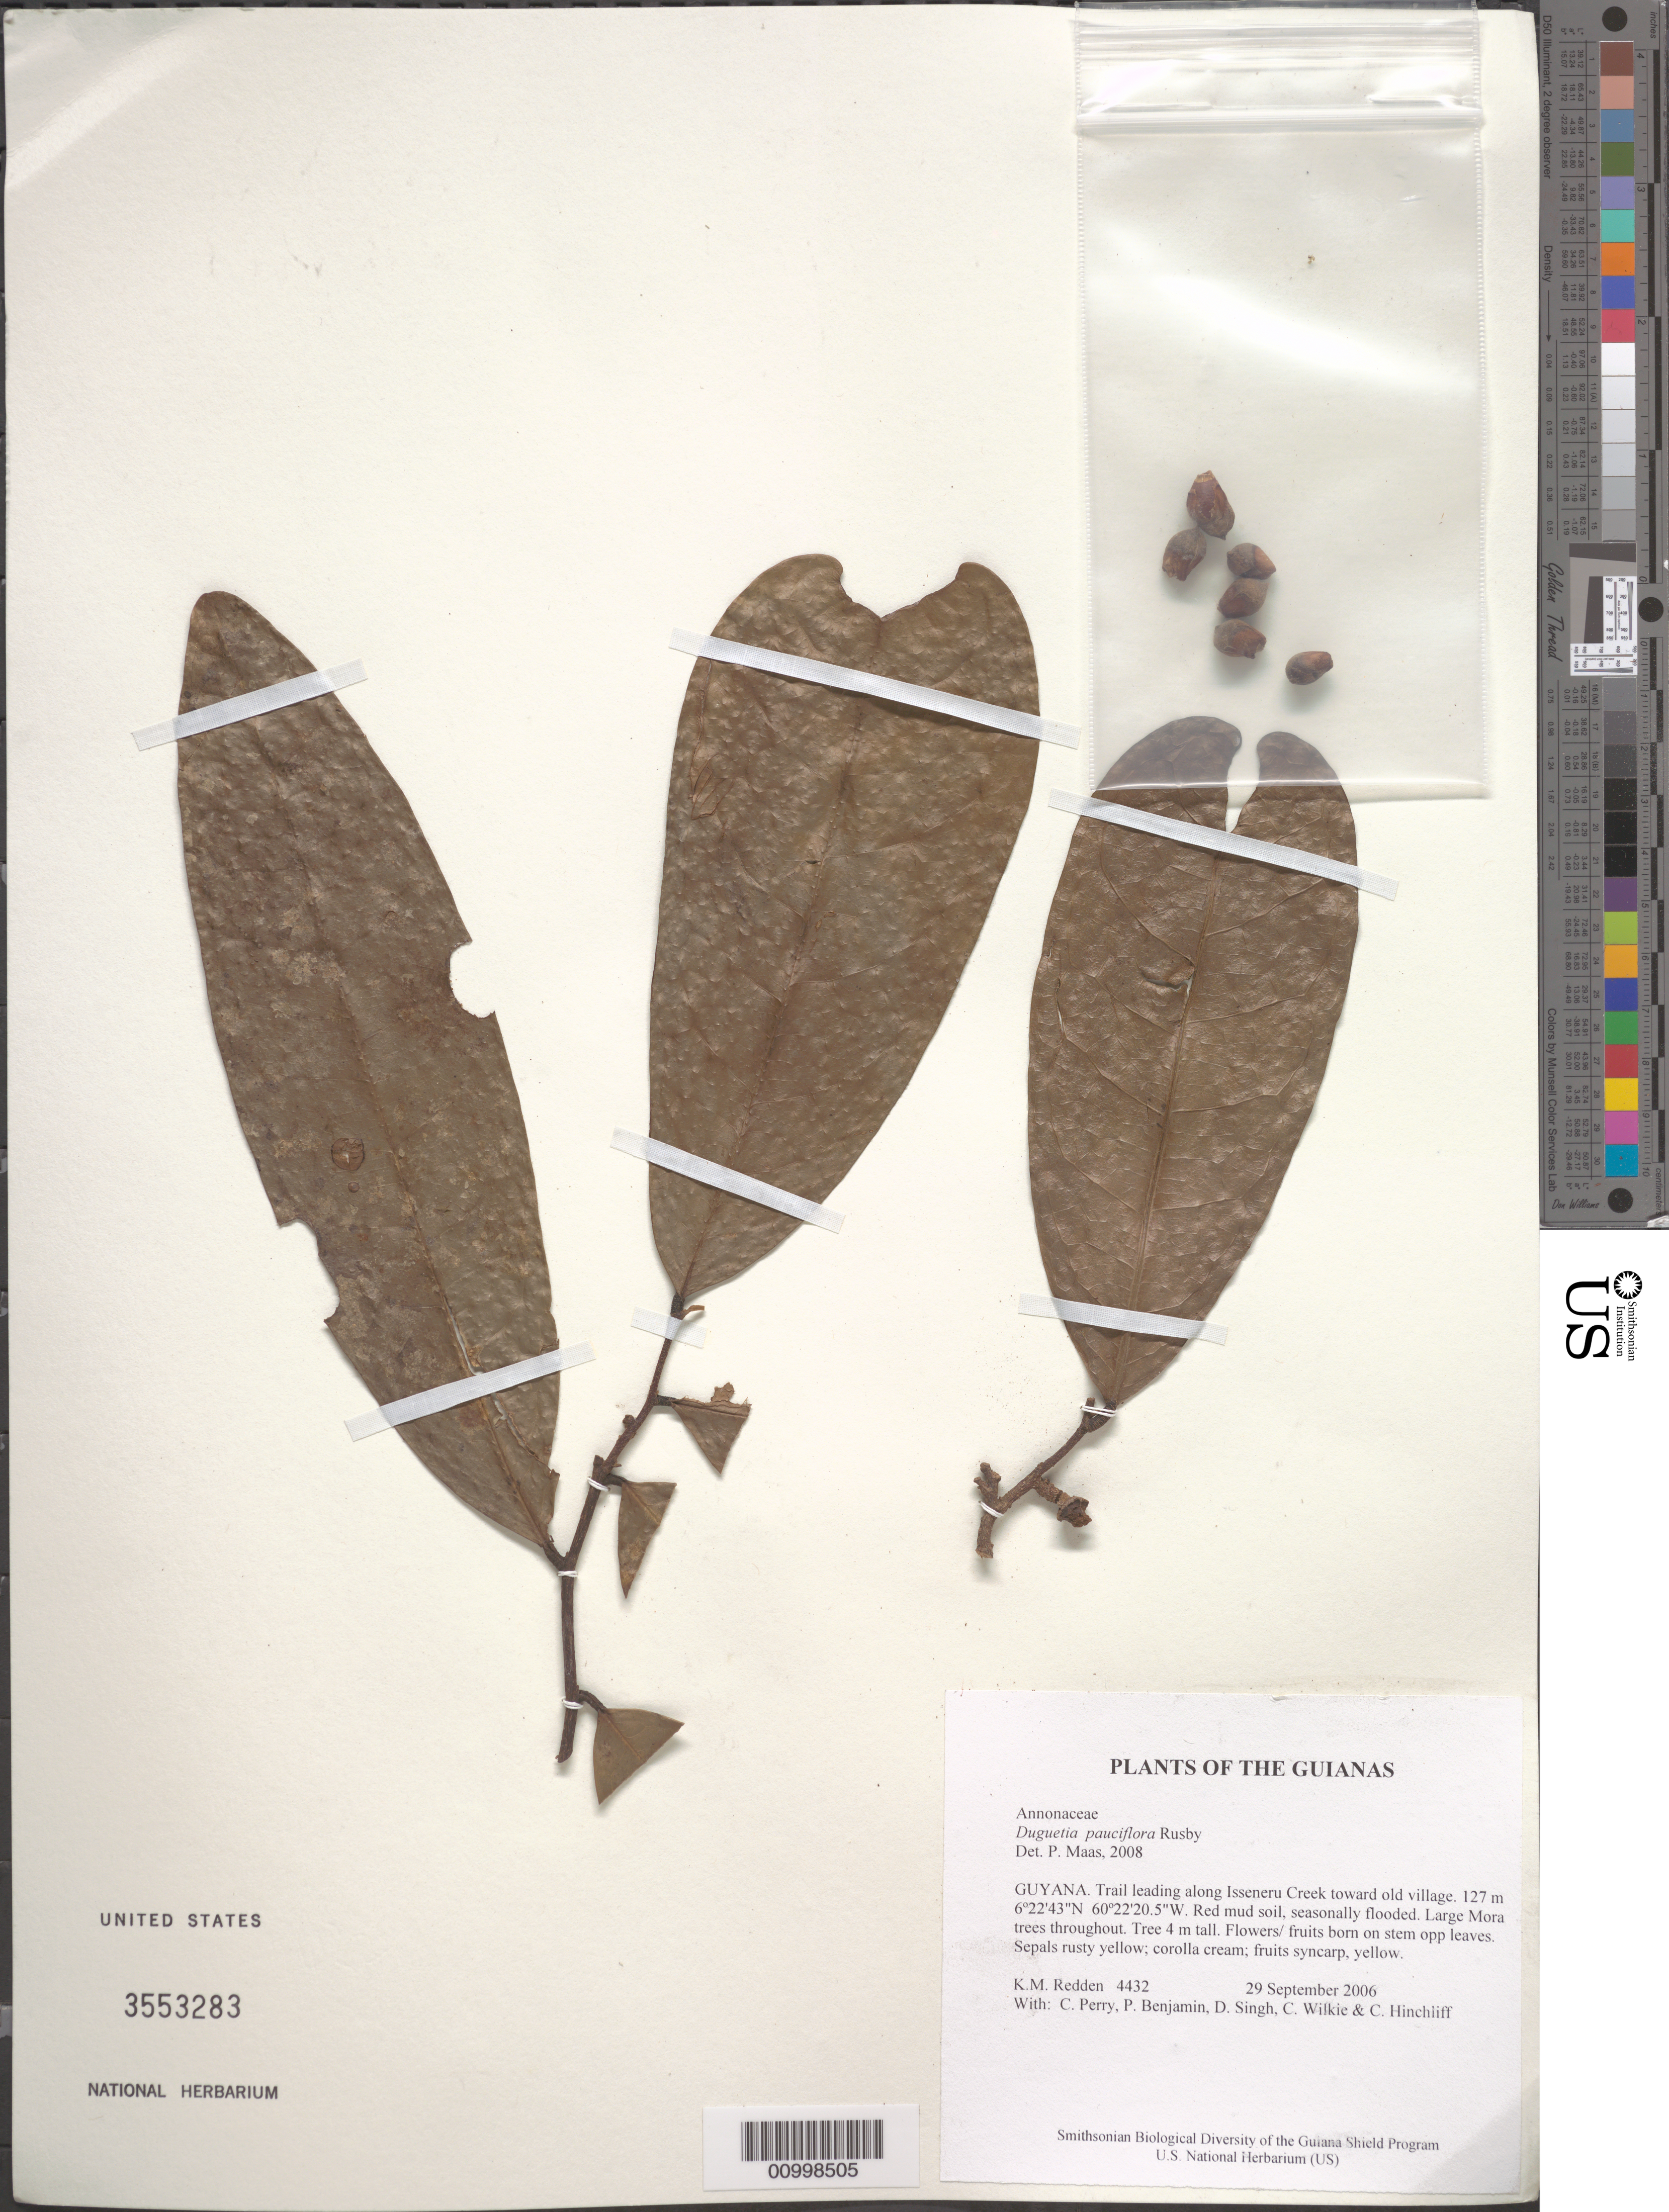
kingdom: Plantae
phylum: Tracheophyta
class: Magnoliopsida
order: Magnoliales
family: Annonaceae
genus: Duguetia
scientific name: Duguetia pauciflora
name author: Rusby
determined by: Maas, Paul J. M.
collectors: K. M. Redden, C. Perry, P. Benjamin, D. Singh, C. Wilkie & C. E. Hinchliff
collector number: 4432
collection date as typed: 29 September 2006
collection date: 2006-09-29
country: Guyana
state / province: Cuyuni-Mazaruni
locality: Trail leading along Isseneru Creek toward old village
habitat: Red mud soil, seasonally flooded. Large Mora trees throughout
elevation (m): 127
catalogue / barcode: US 3553283